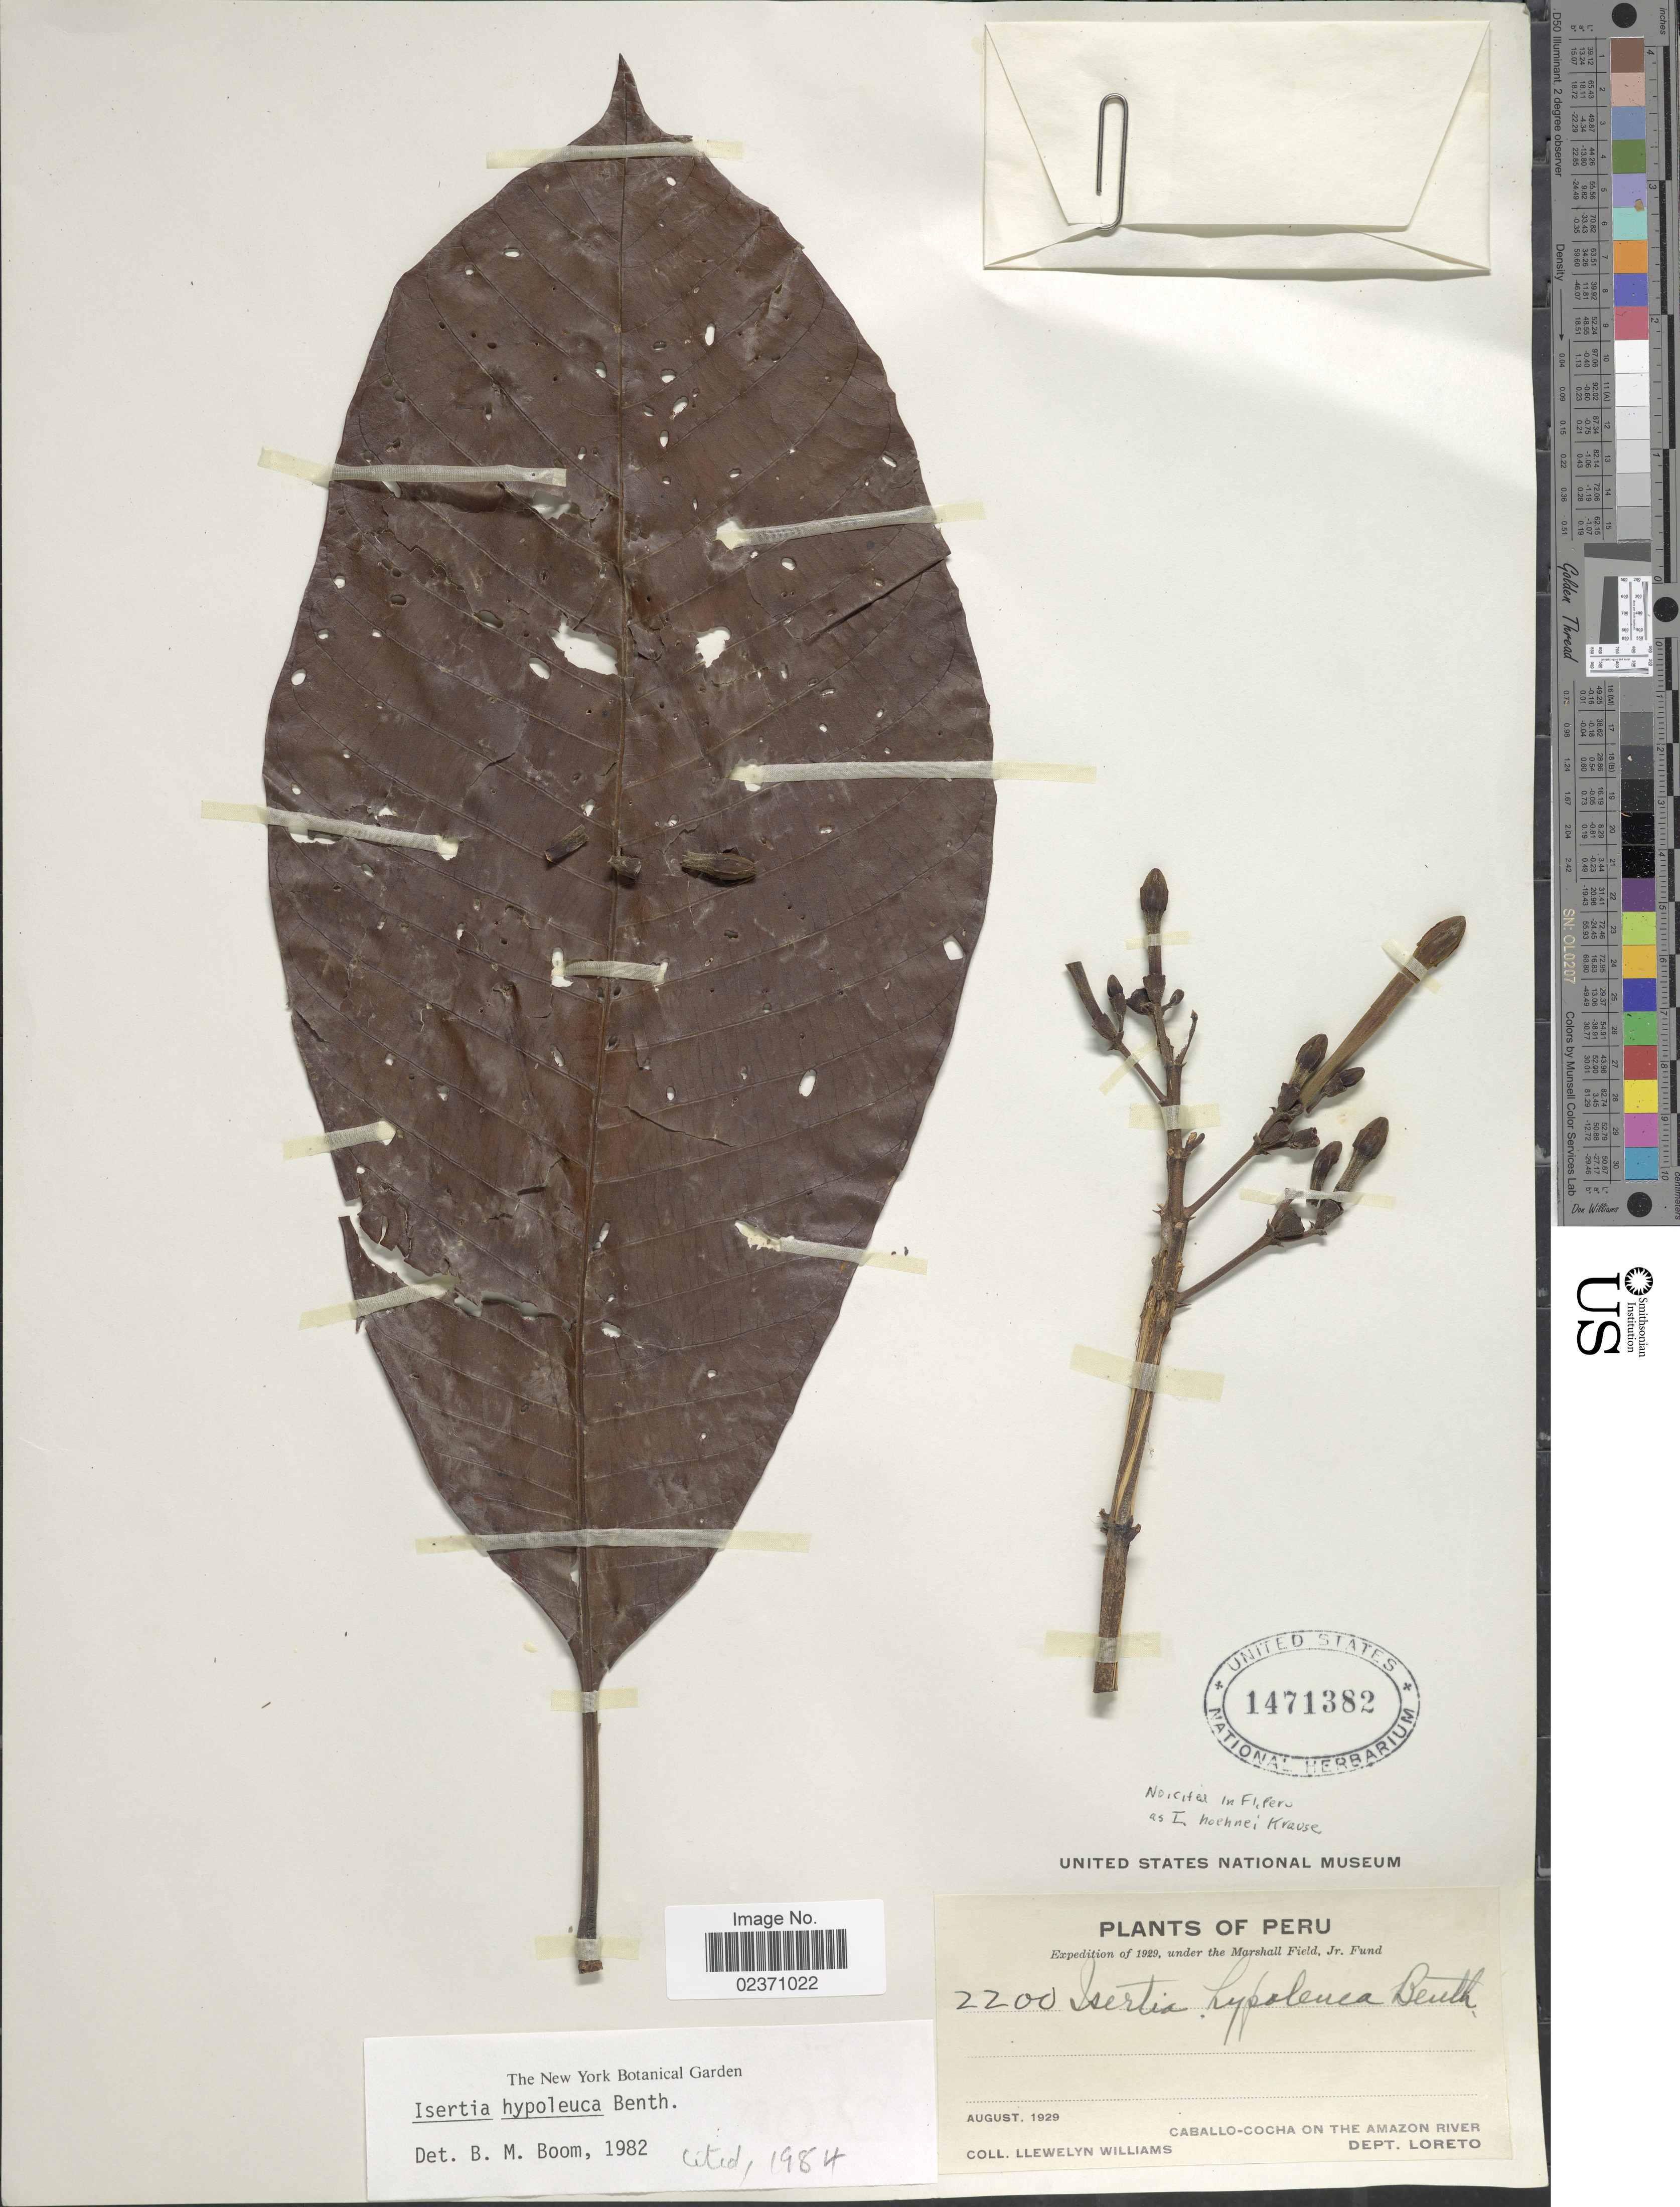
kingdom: Plantae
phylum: Tracheophyta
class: Magnoliopsida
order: Gentianales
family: Rubiaceae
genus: Isertia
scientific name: Isertia hypoleuca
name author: Benth.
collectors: Ll. Williams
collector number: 2200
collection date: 1929-08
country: Peru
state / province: Loreto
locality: Caballo-Cocha on the Amazon River. Dept. Loreto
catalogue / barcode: US 1471382